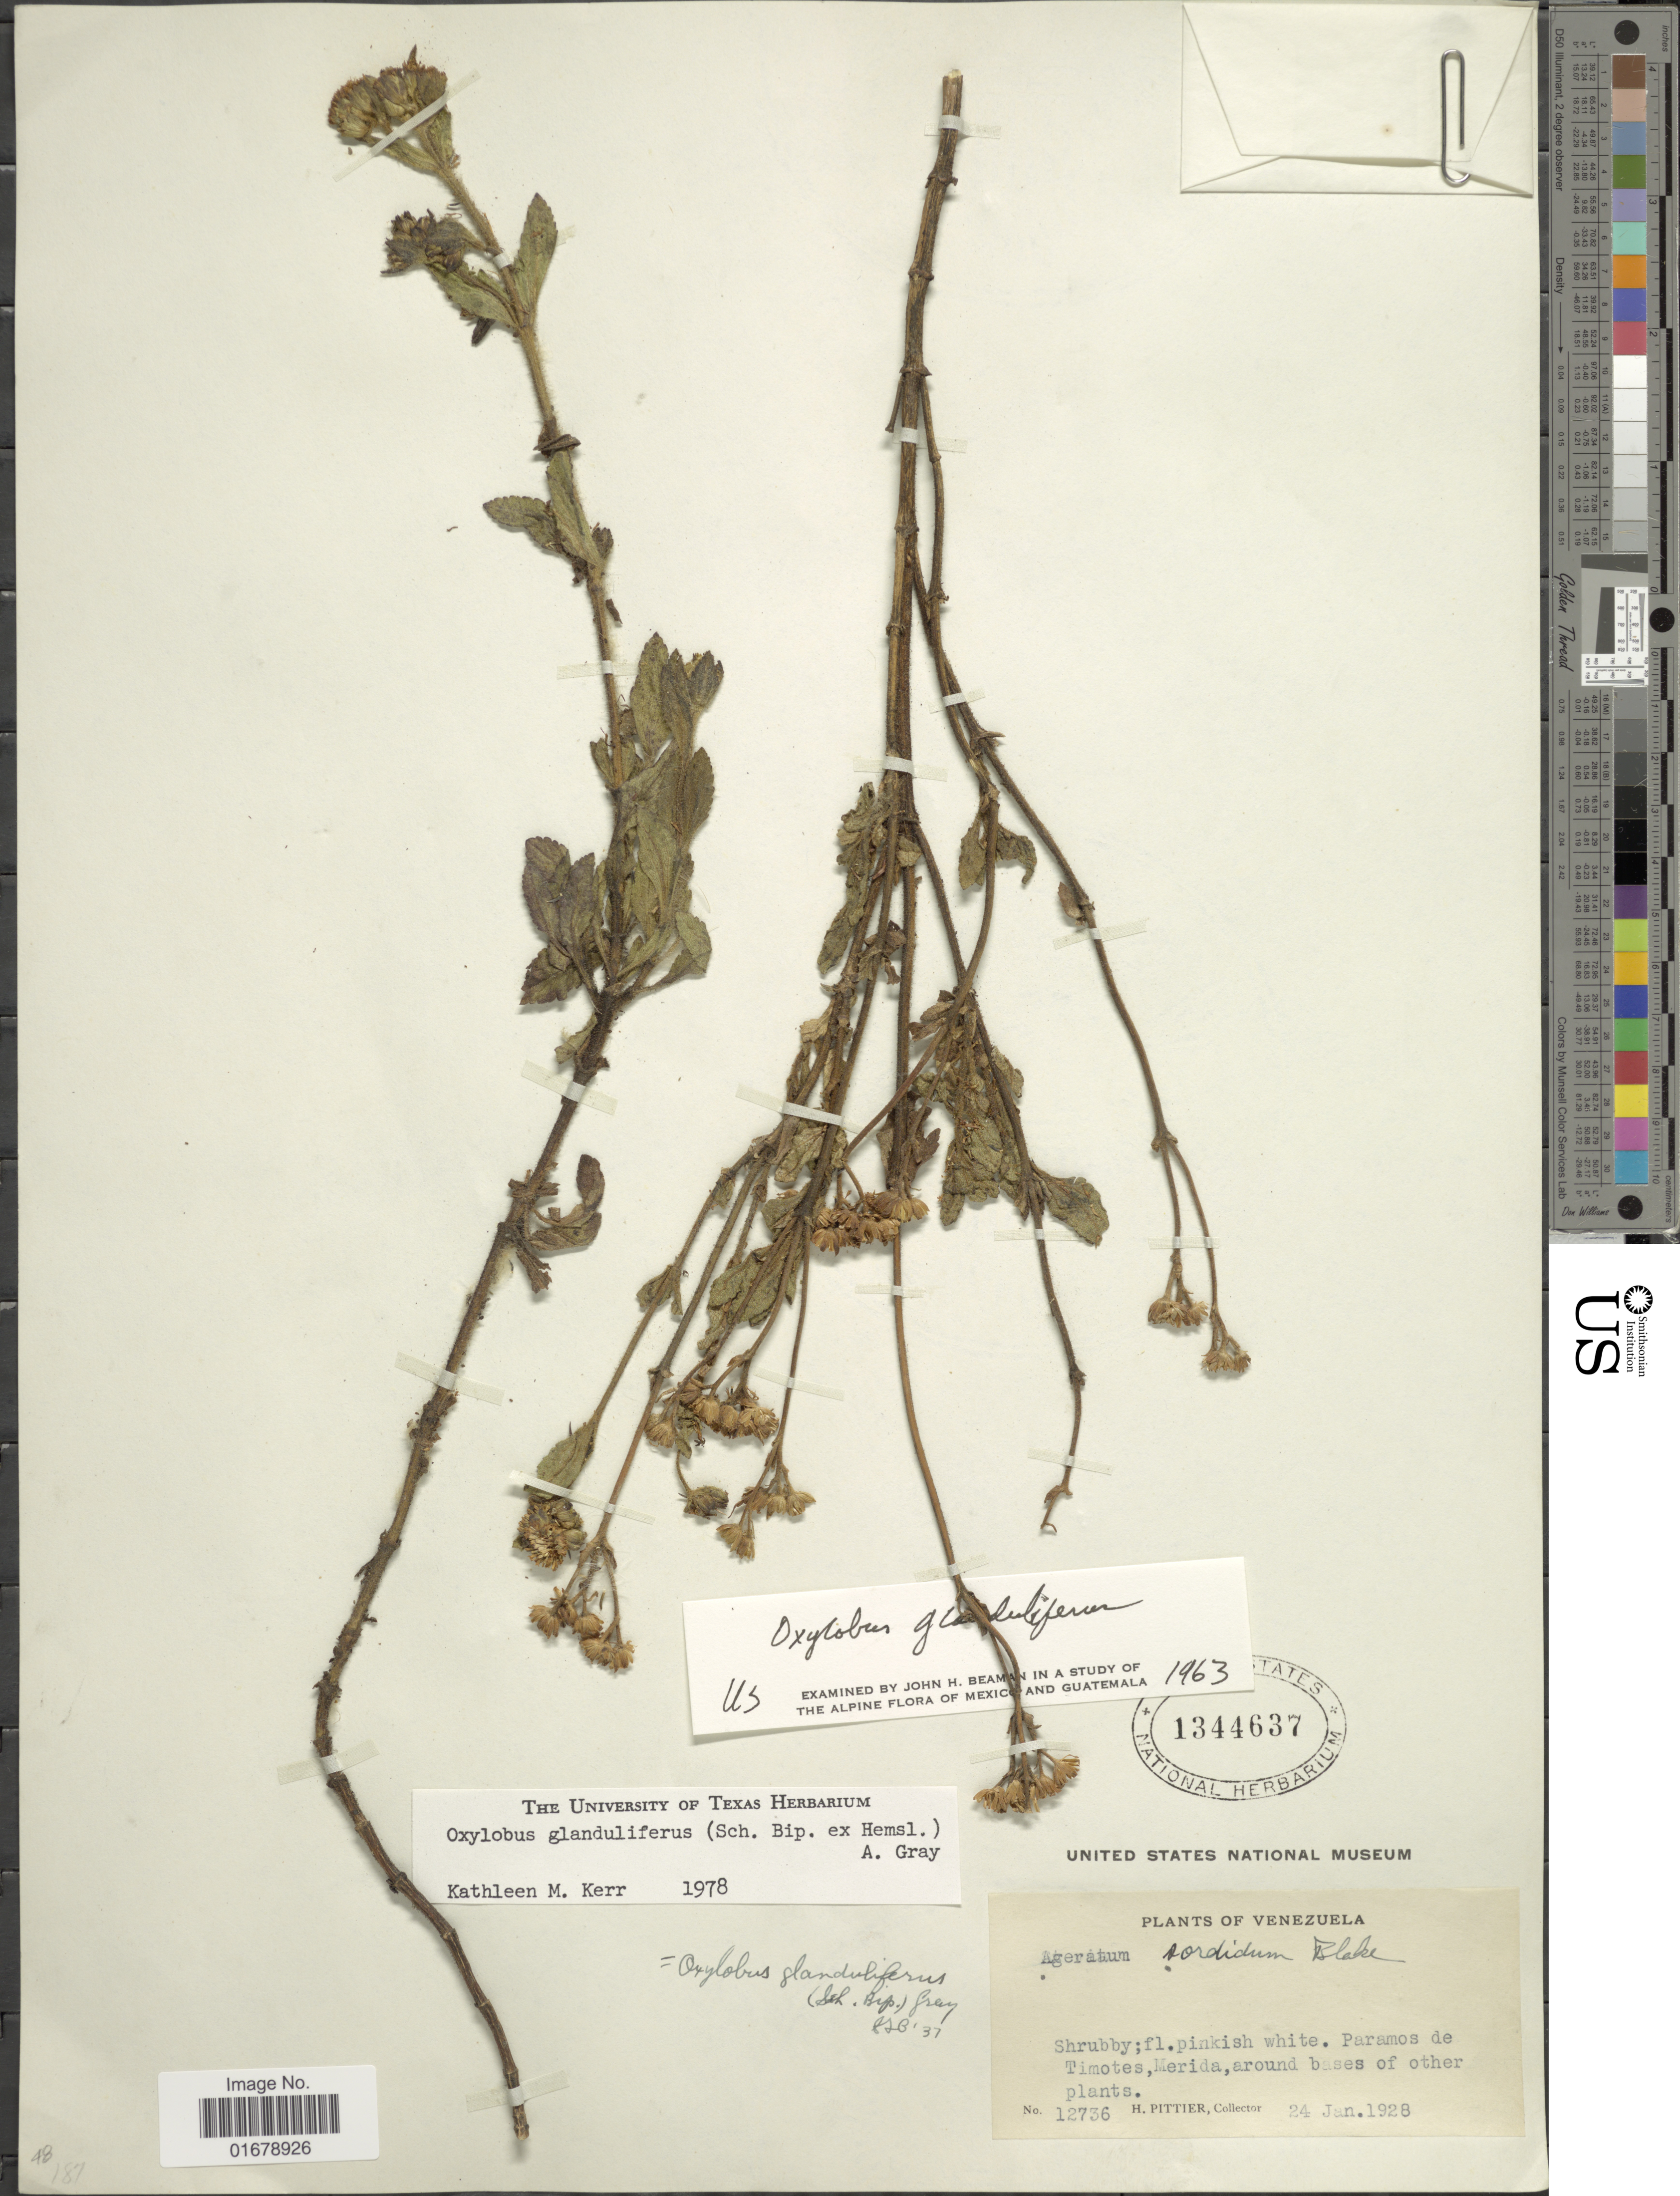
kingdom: Plantae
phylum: Tracheophyta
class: Magnoliopsida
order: Asterales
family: Asteraceae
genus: Oxylobus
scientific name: Oxylobus glanduliferus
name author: (Sch. Bip.) A. Gray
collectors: H. F. Pittier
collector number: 12736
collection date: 1928-01-14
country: Venezuela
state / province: Mérida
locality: Venezuela.Timotes, Merida, around bases of other plants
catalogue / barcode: US 1344637